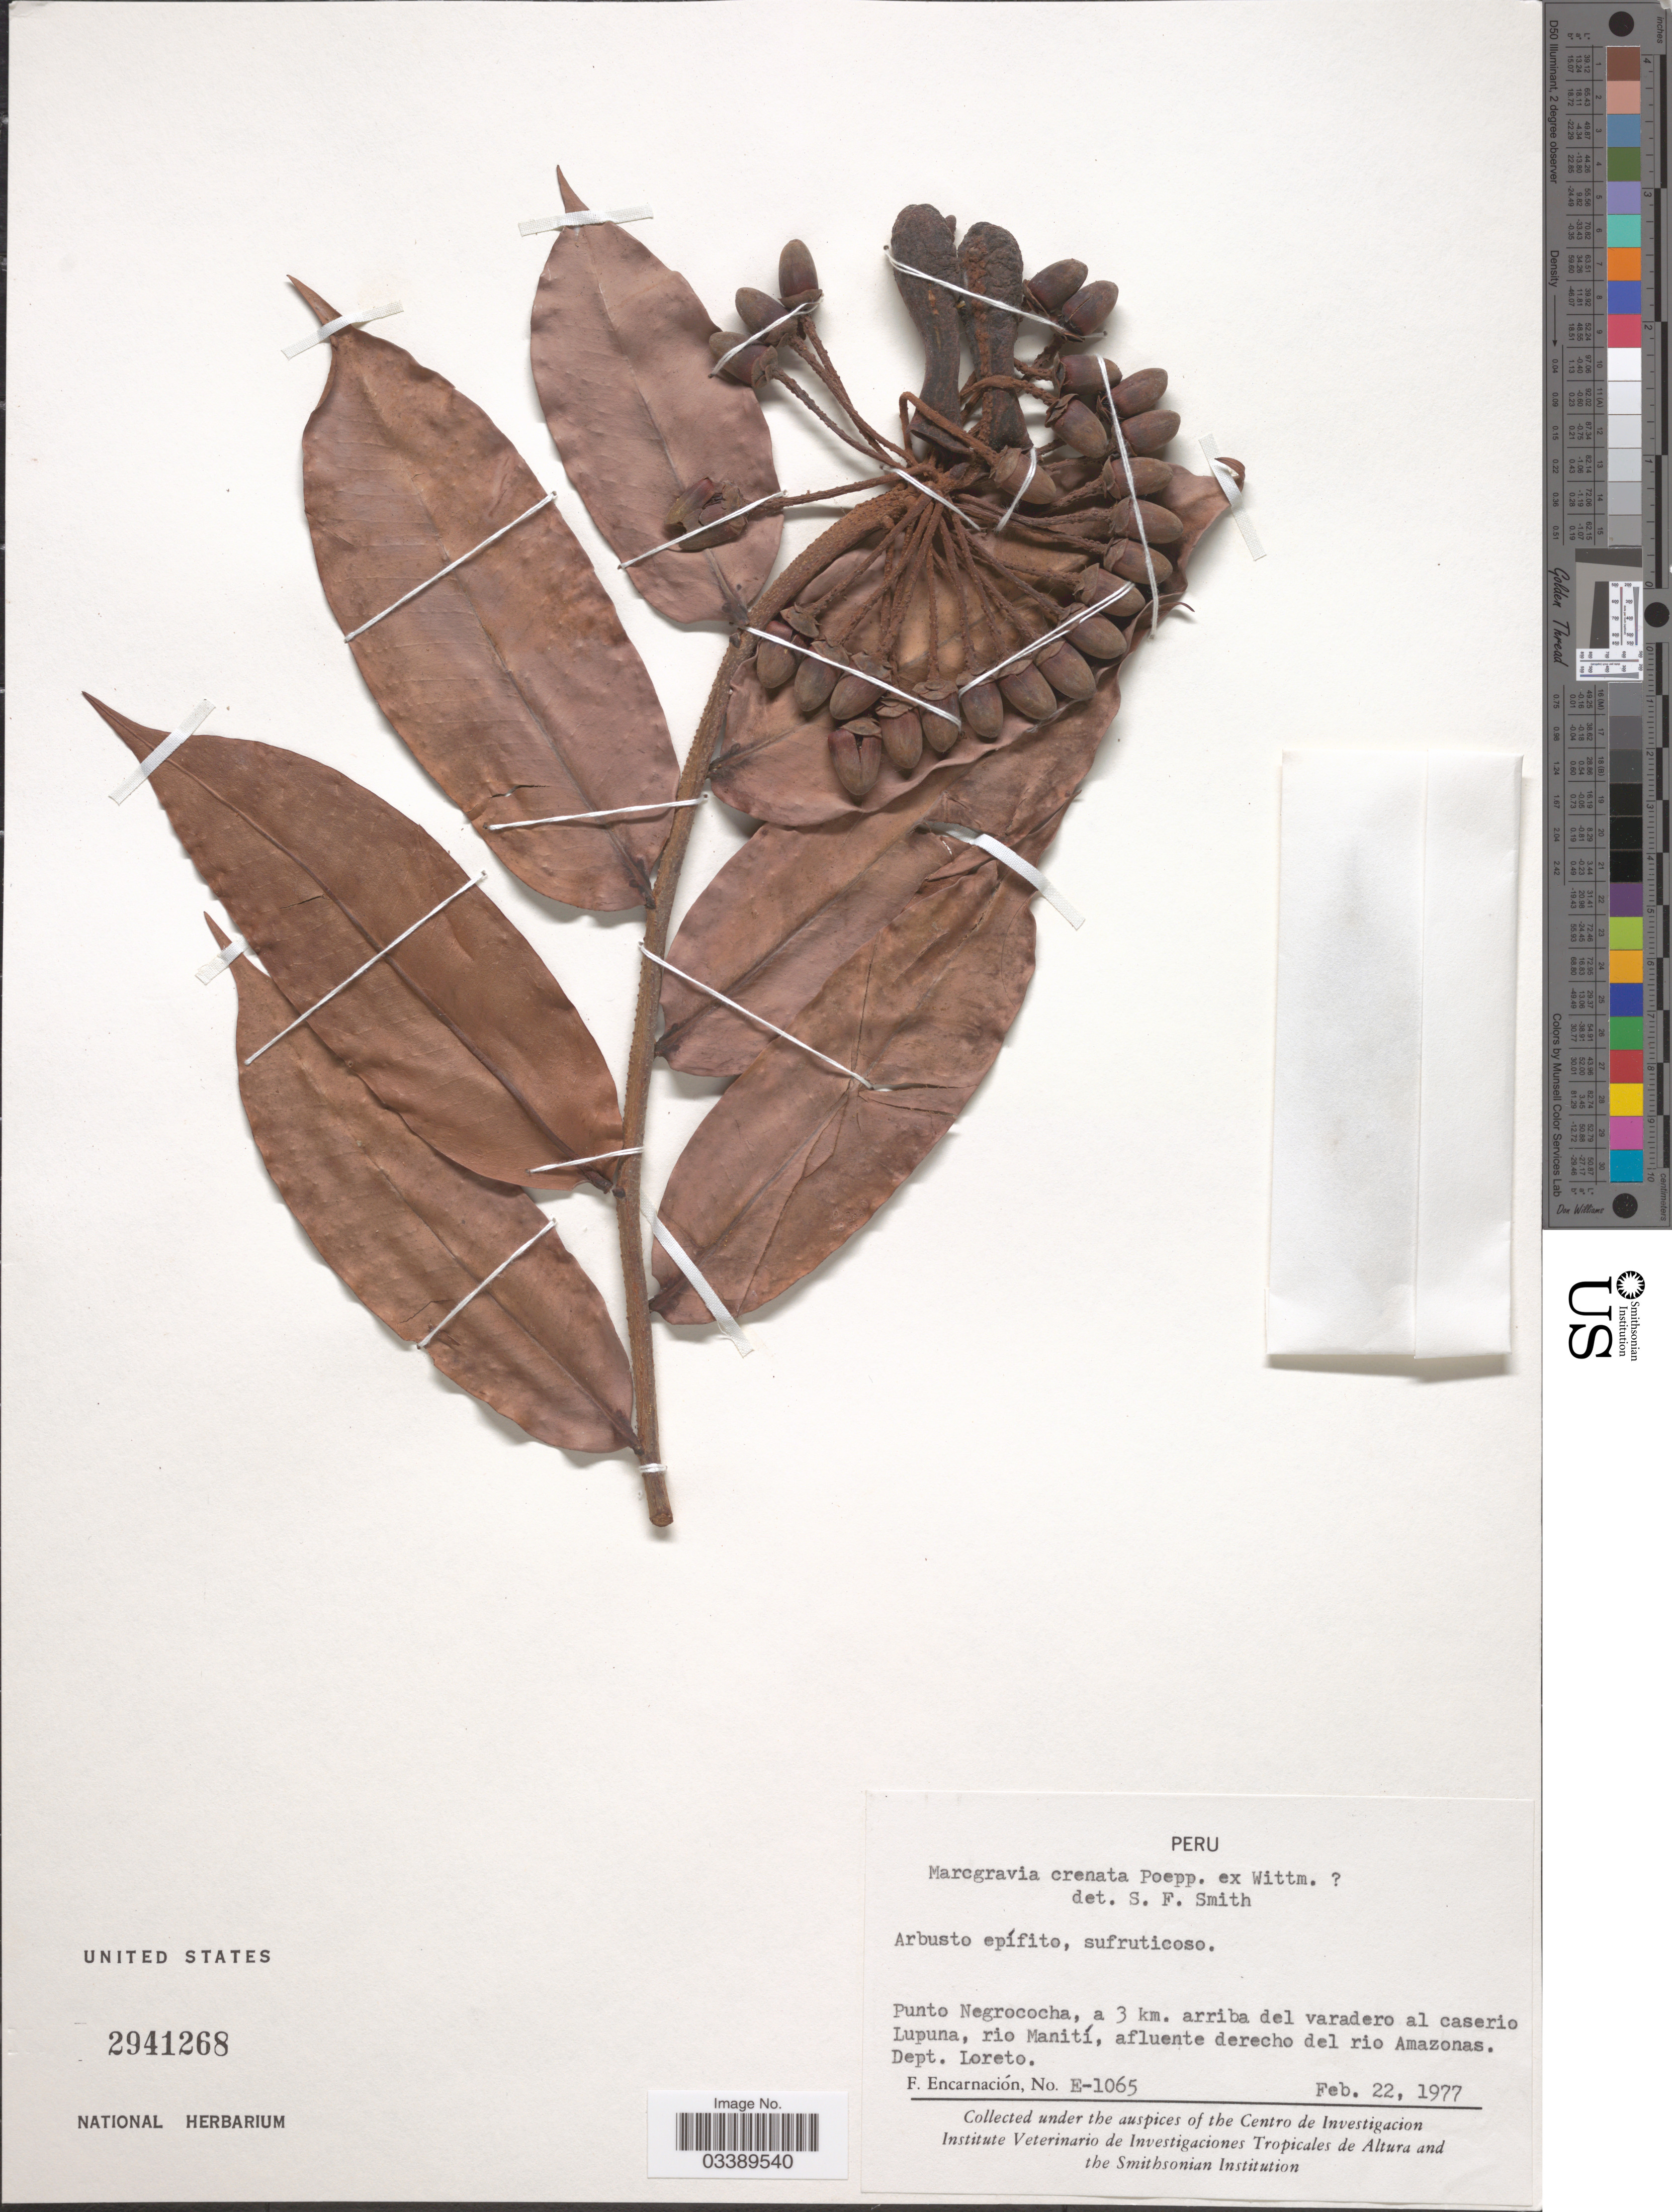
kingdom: Plantae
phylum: Tracheophyta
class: Magnoliopsida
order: Ericales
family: Marcgraviaceae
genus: Marcgravia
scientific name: Marcgravia crenata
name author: Poepp. ex Wittm.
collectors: F. Encarnación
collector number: E-1065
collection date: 1977-02-22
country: Peru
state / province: Loreto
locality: Punto Negrococha, a 3 km. arriba del varadero al caserio Lupuna, rio Manití, afluente derecho del rio Amazonas. Dept. Loreto.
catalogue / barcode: US 2941268